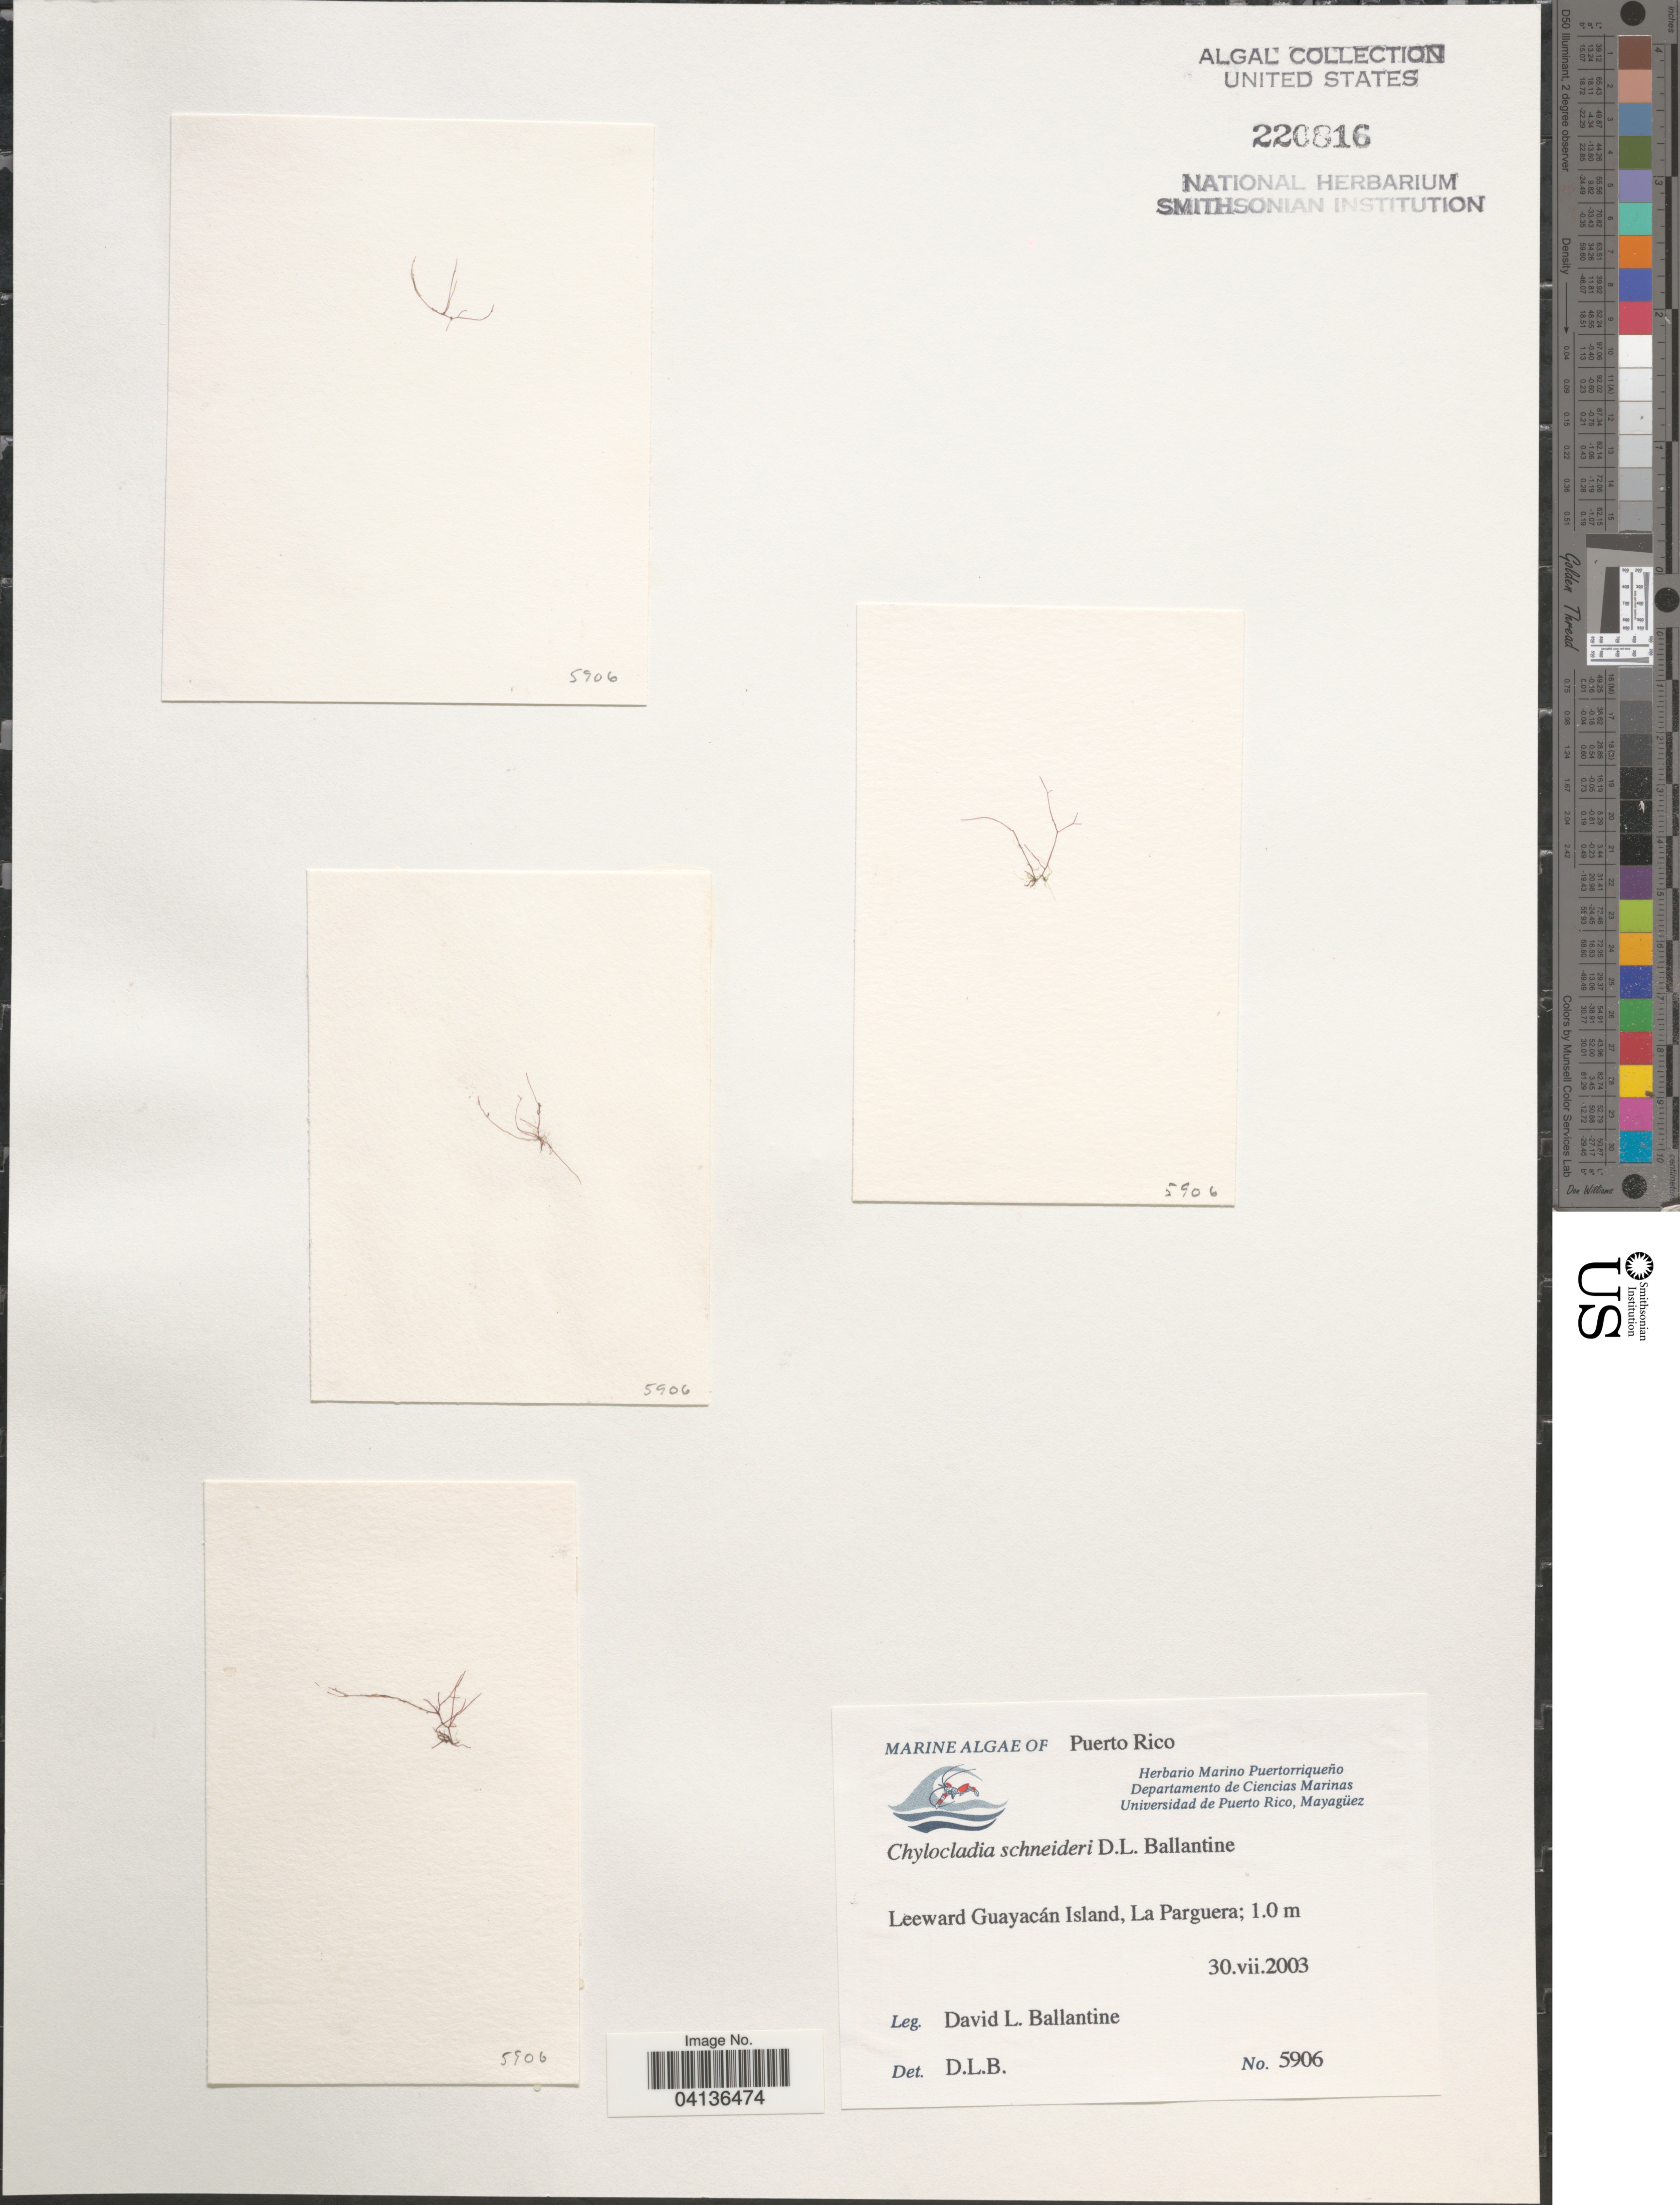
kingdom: Plantae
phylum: Rhodophyta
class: Florideophyceae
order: Rhodymeniales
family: Champiaceae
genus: Chylocladia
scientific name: Chylocladia schneideri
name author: D.L. Ballant.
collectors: D.L. Ballantine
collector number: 5906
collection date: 2003-07-30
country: Puerto Rico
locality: Leeward Guayacán Island, La Parguera.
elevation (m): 1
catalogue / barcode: US 220816